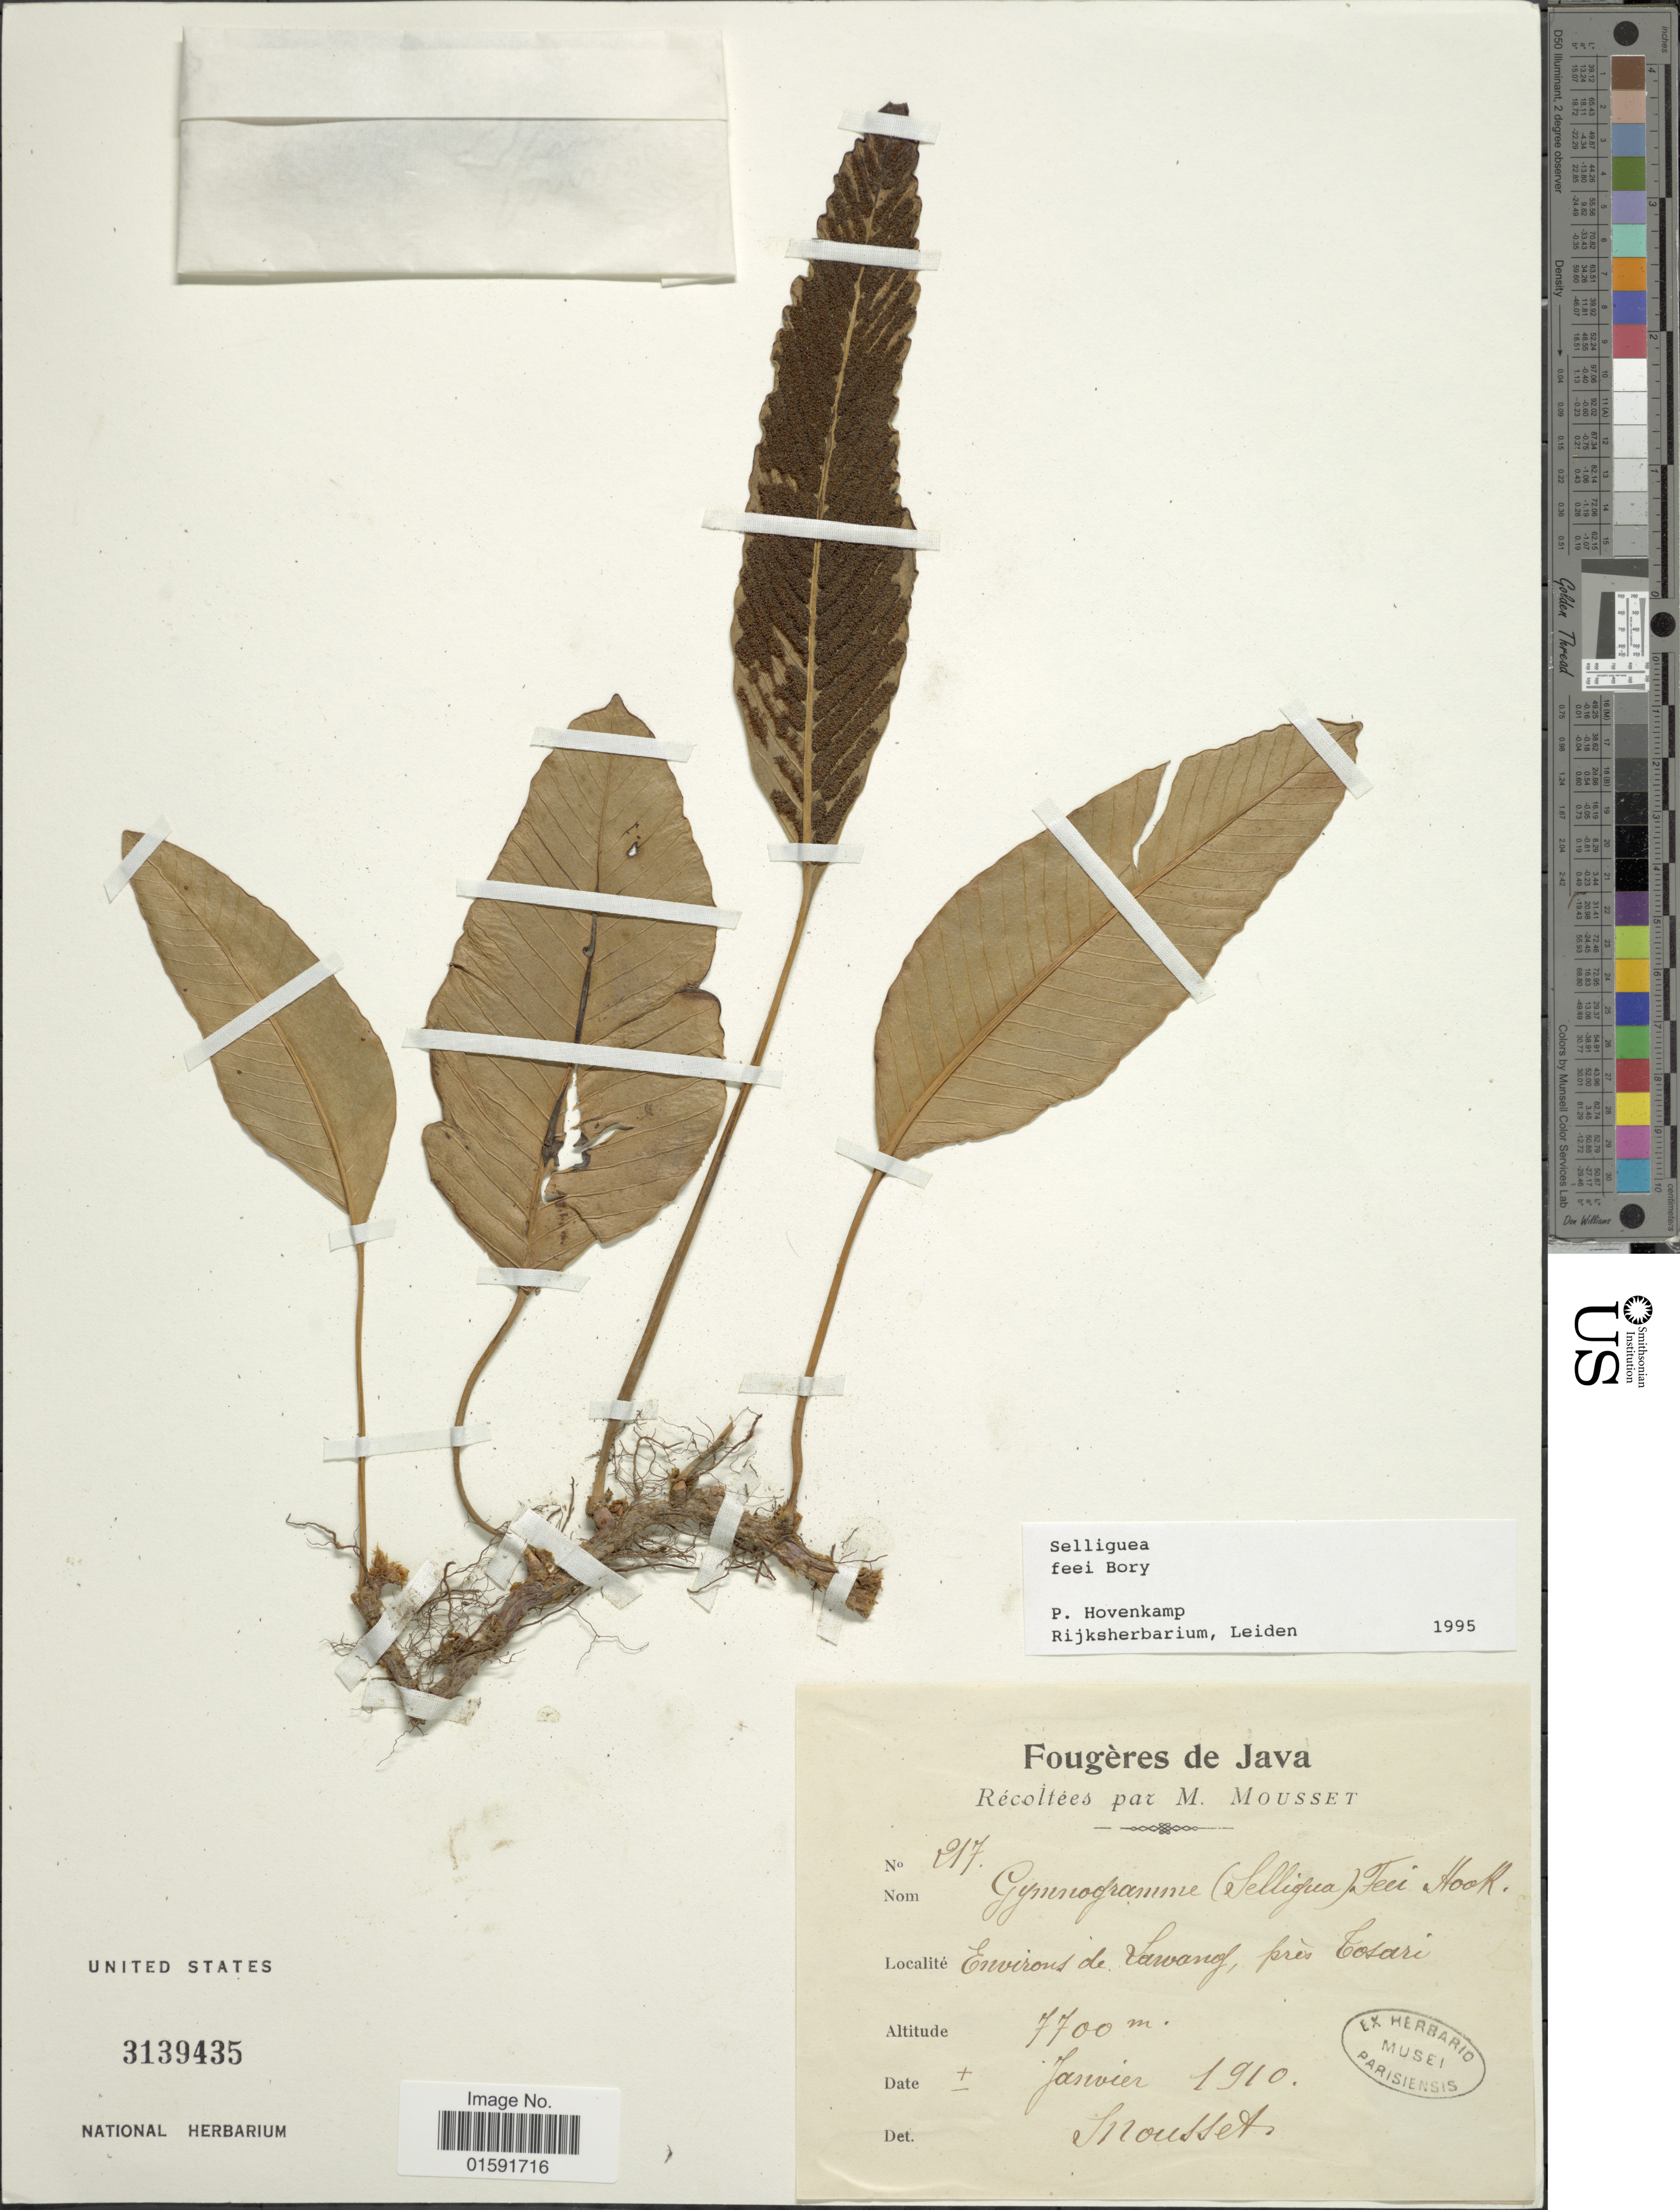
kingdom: Plantae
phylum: Tracheophyta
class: Polypodiopsida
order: Polypodiales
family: Polypodiaceae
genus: Selliguea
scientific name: Selliguea feei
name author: Bory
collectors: M. Mousset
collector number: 217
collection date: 1910-01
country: Indonesia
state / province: Java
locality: Environs de Lawang pres Colori [interpreted]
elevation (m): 7700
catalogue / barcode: US 3139435